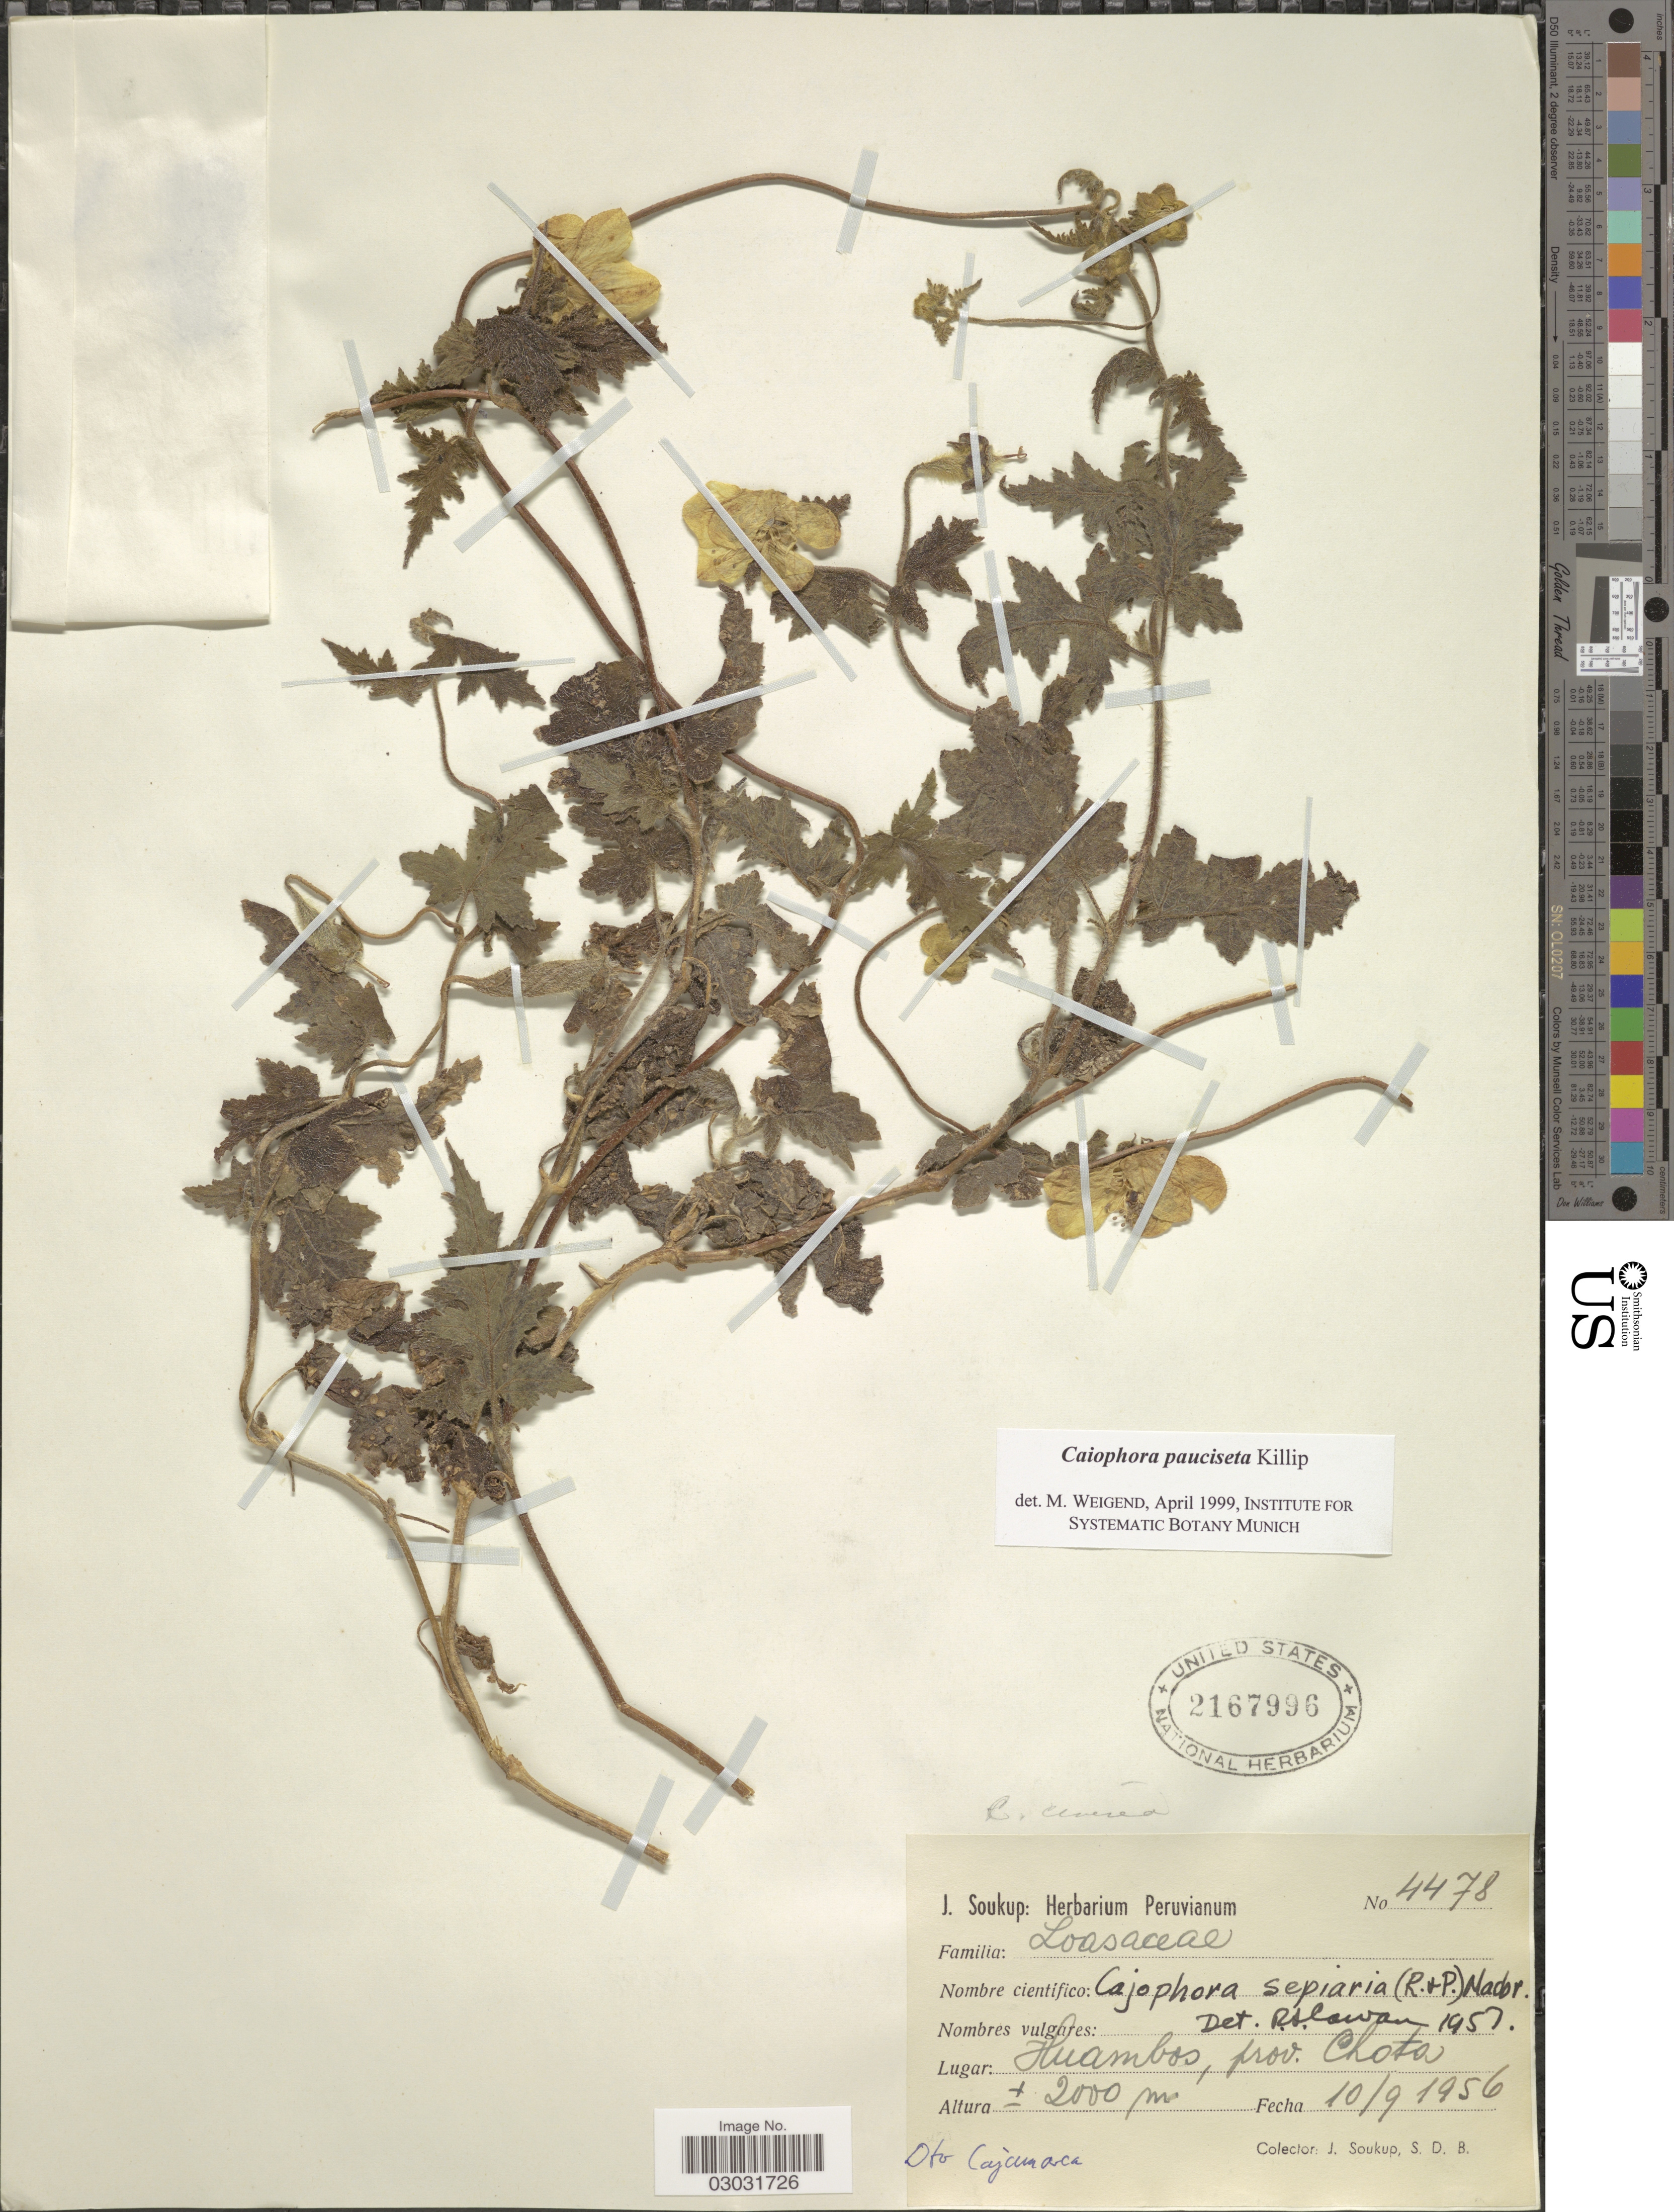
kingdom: Plantae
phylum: Tracheophyta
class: Magnoliopsida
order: Cornales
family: Loasaceae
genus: Caiophora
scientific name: Caiophora pauciseta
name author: Killip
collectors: J. Soukup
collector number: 4478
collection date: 1956-09-10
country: Peru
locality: Huambos, Prov. Chota.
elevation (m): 2000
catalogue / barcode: US 2167996